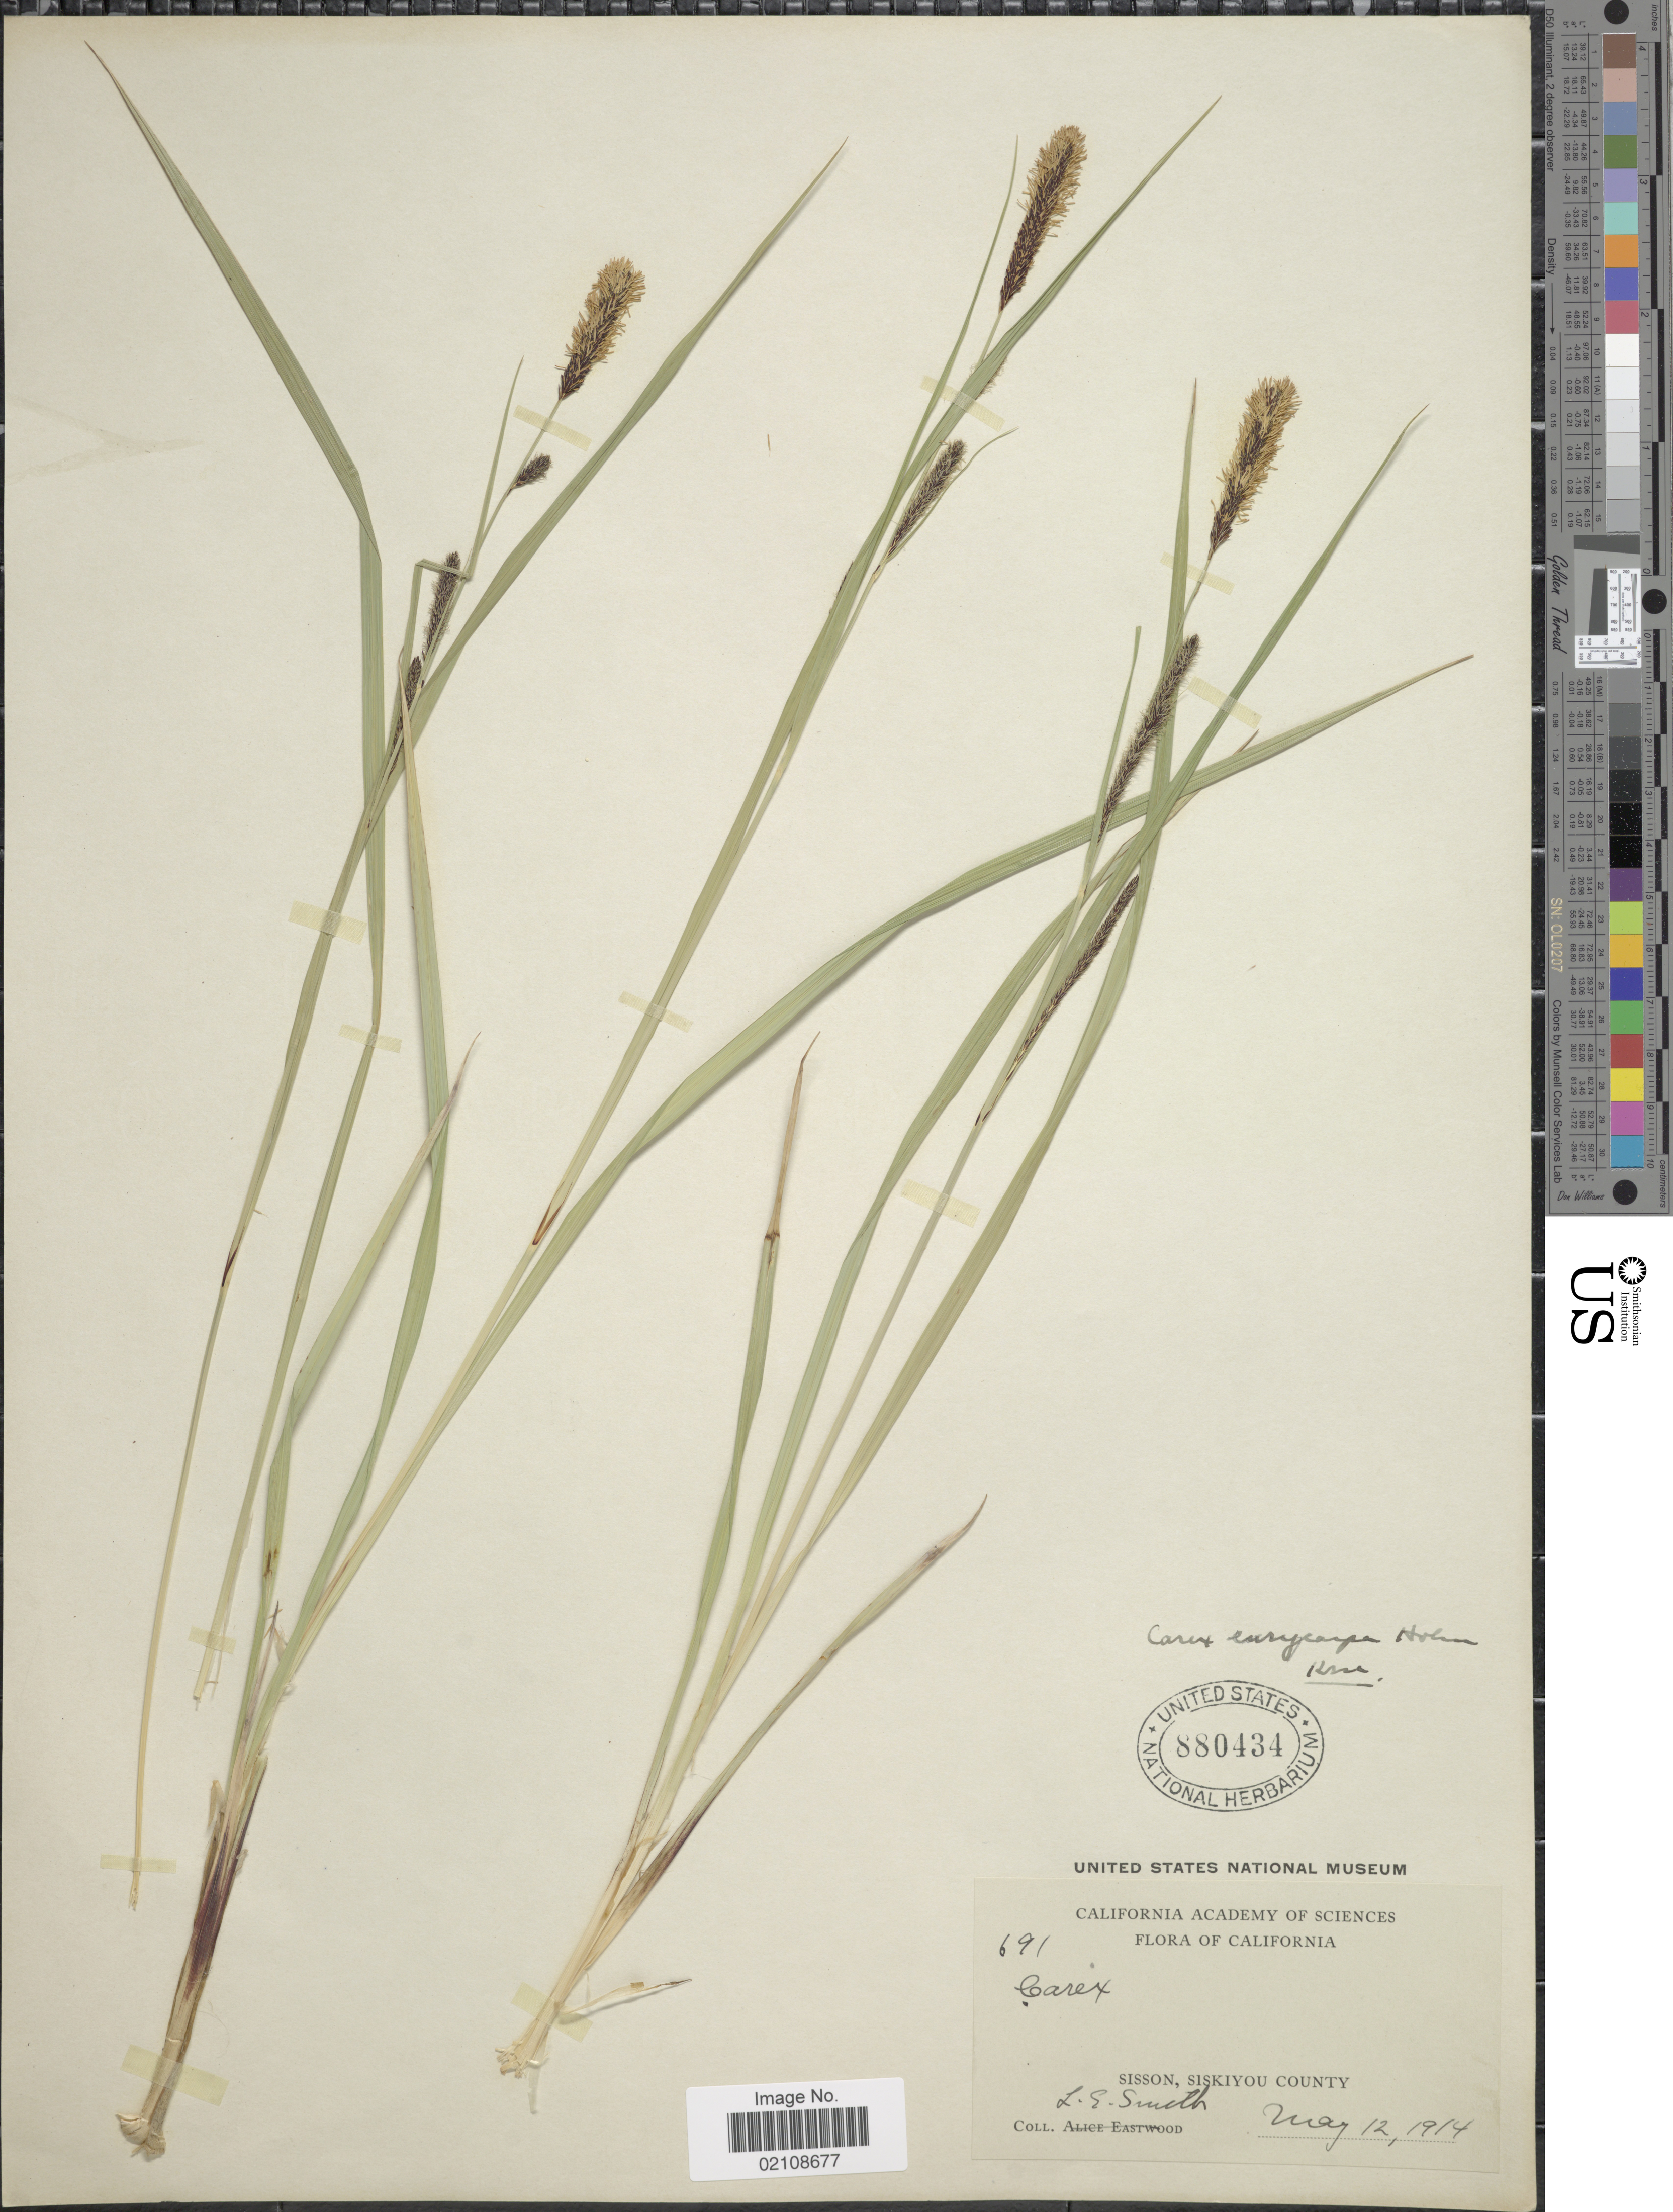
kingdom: Plantae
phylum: Tracheophyta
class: Liliopsida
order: Poales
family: Cyperaceae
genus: Carex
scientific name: Carex angustata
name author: Boott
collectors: L. E. Smith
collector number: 691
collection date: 1914-05-12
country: United States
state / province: California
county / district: Siskiyou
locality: Sisson, Siskiyou County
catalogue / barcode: US 880434